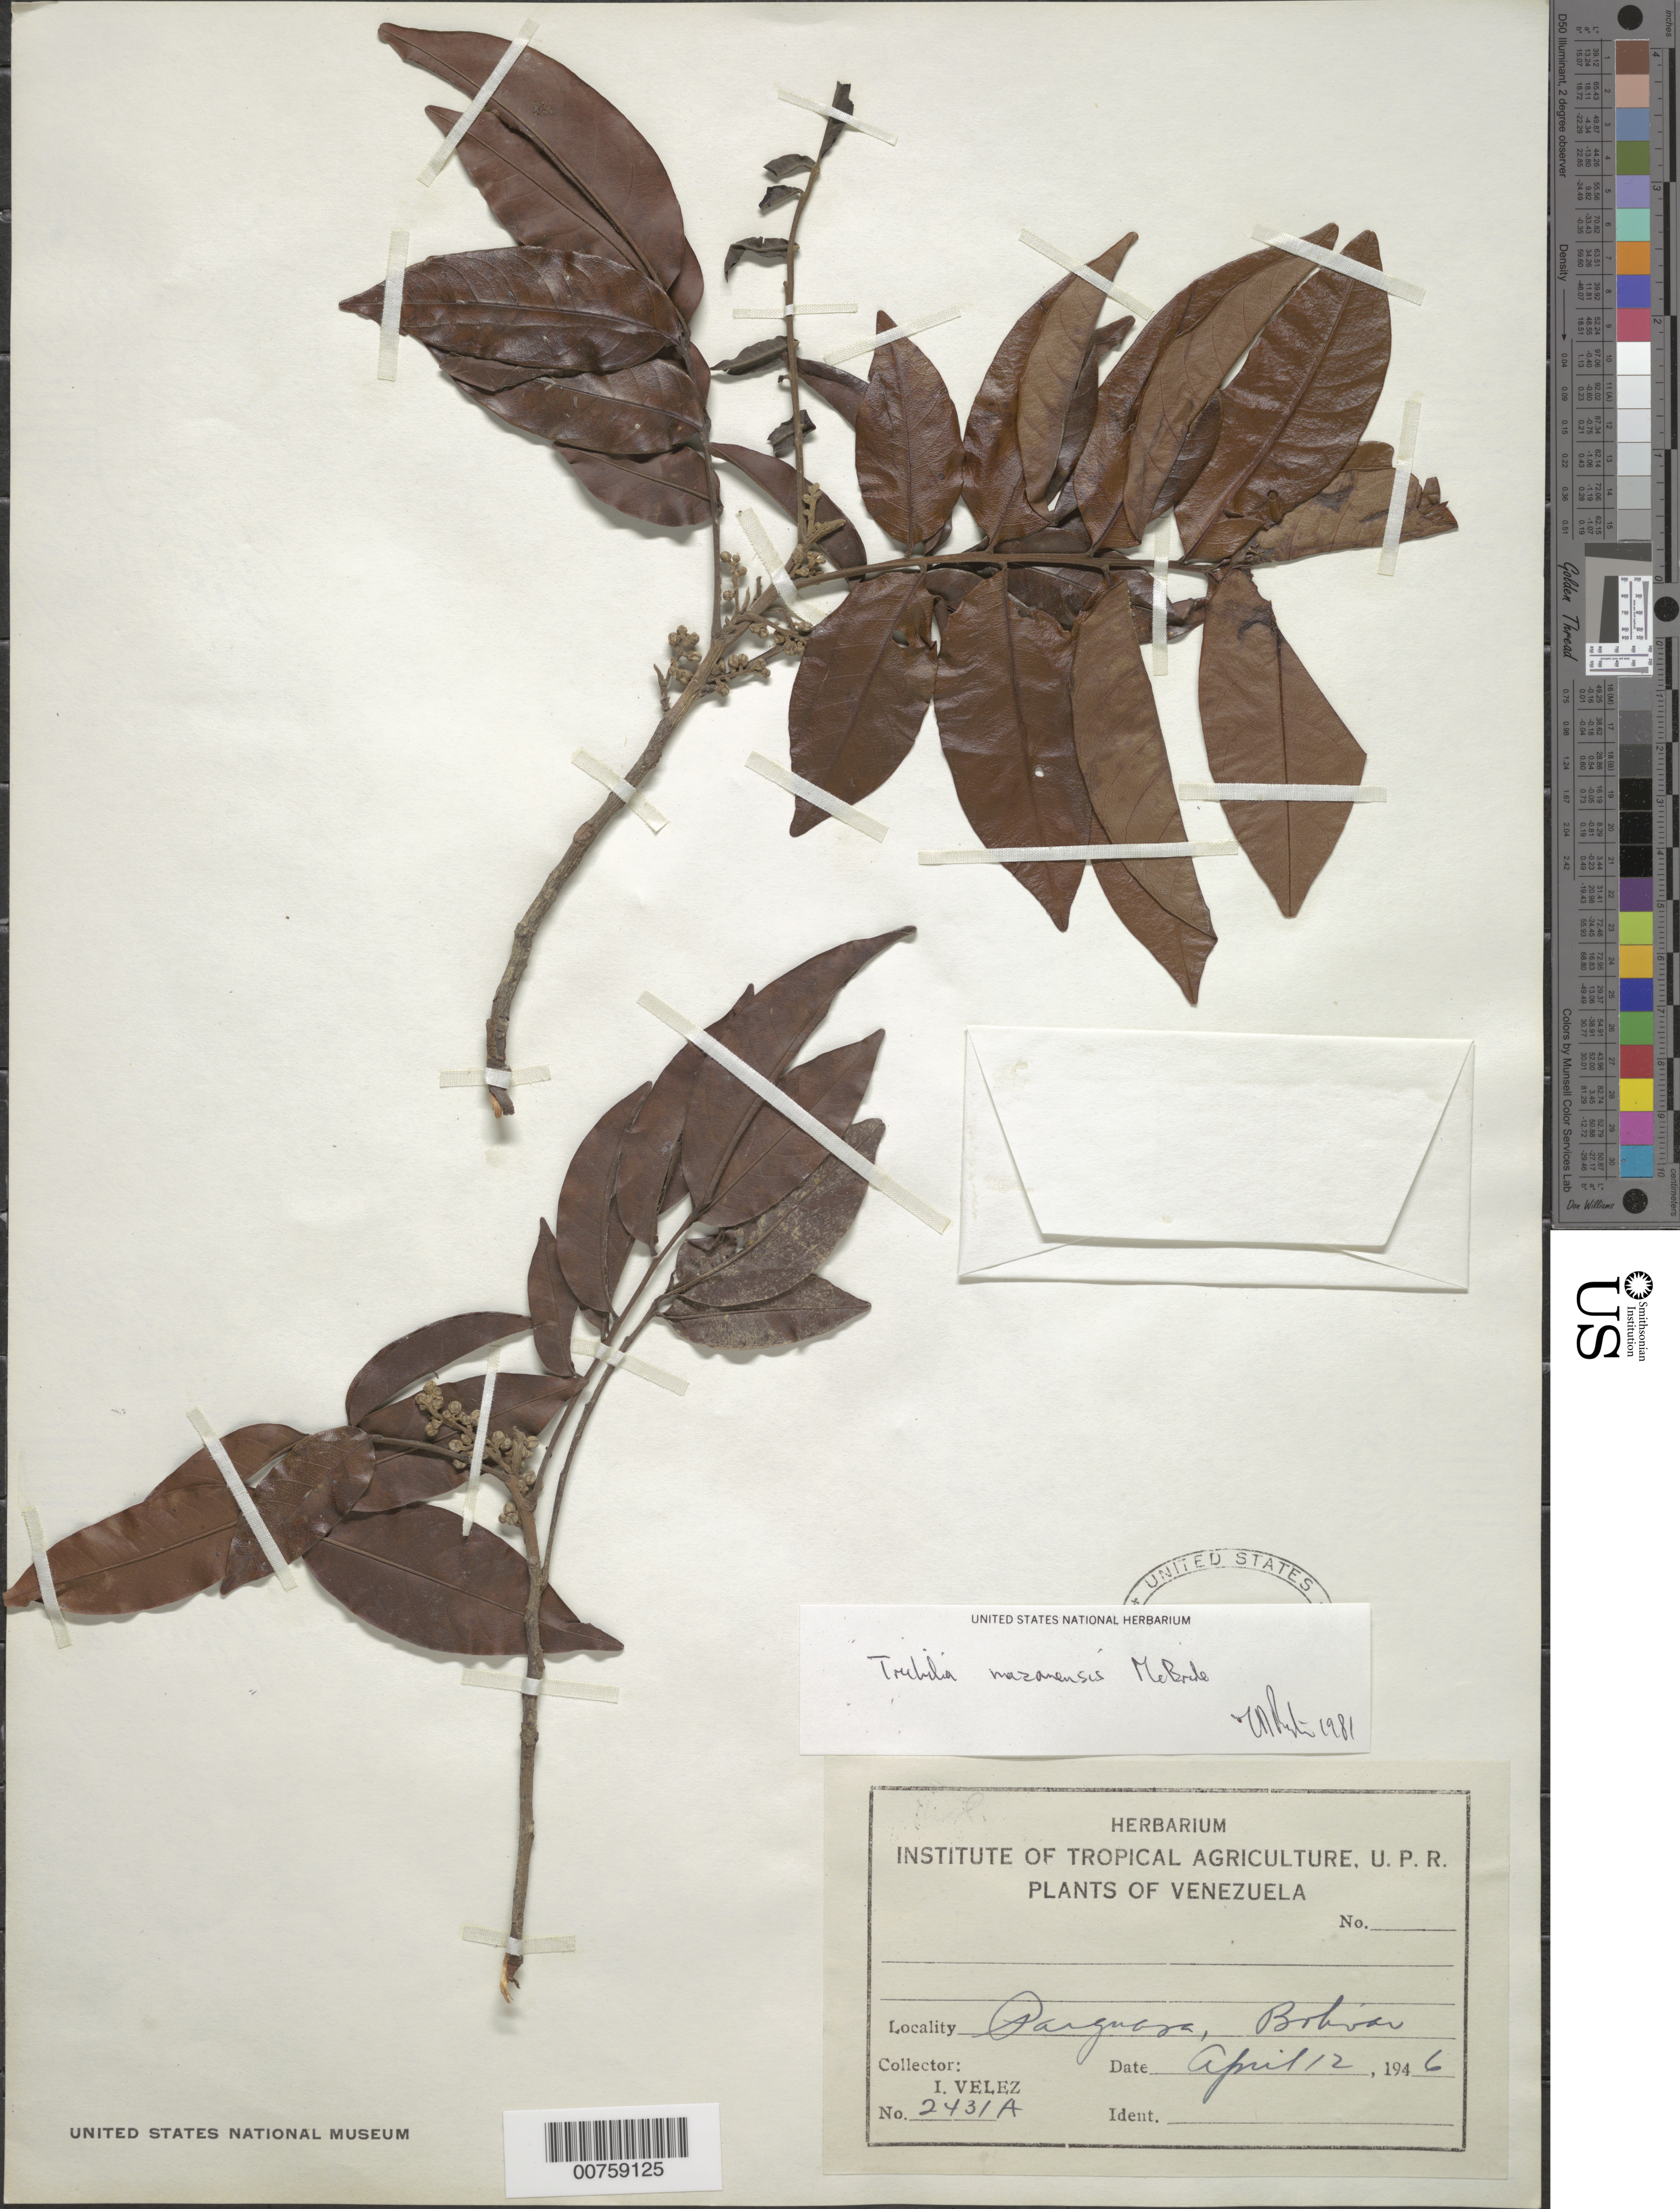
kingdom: Plantae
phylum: Tracheophyta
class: Magnoliopsida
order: Sapindales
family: Meliaceae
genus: Trichilia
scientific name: Trichilia mazanensis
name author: J.F. Macbr.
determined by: Pennington, T. D., (K)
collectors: I. Velez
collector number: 2431 A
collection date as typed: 12-Apr-46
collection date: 1946-04-12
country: Venezuela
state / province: Bolívar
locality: Parguasa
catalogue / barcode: US 1905247